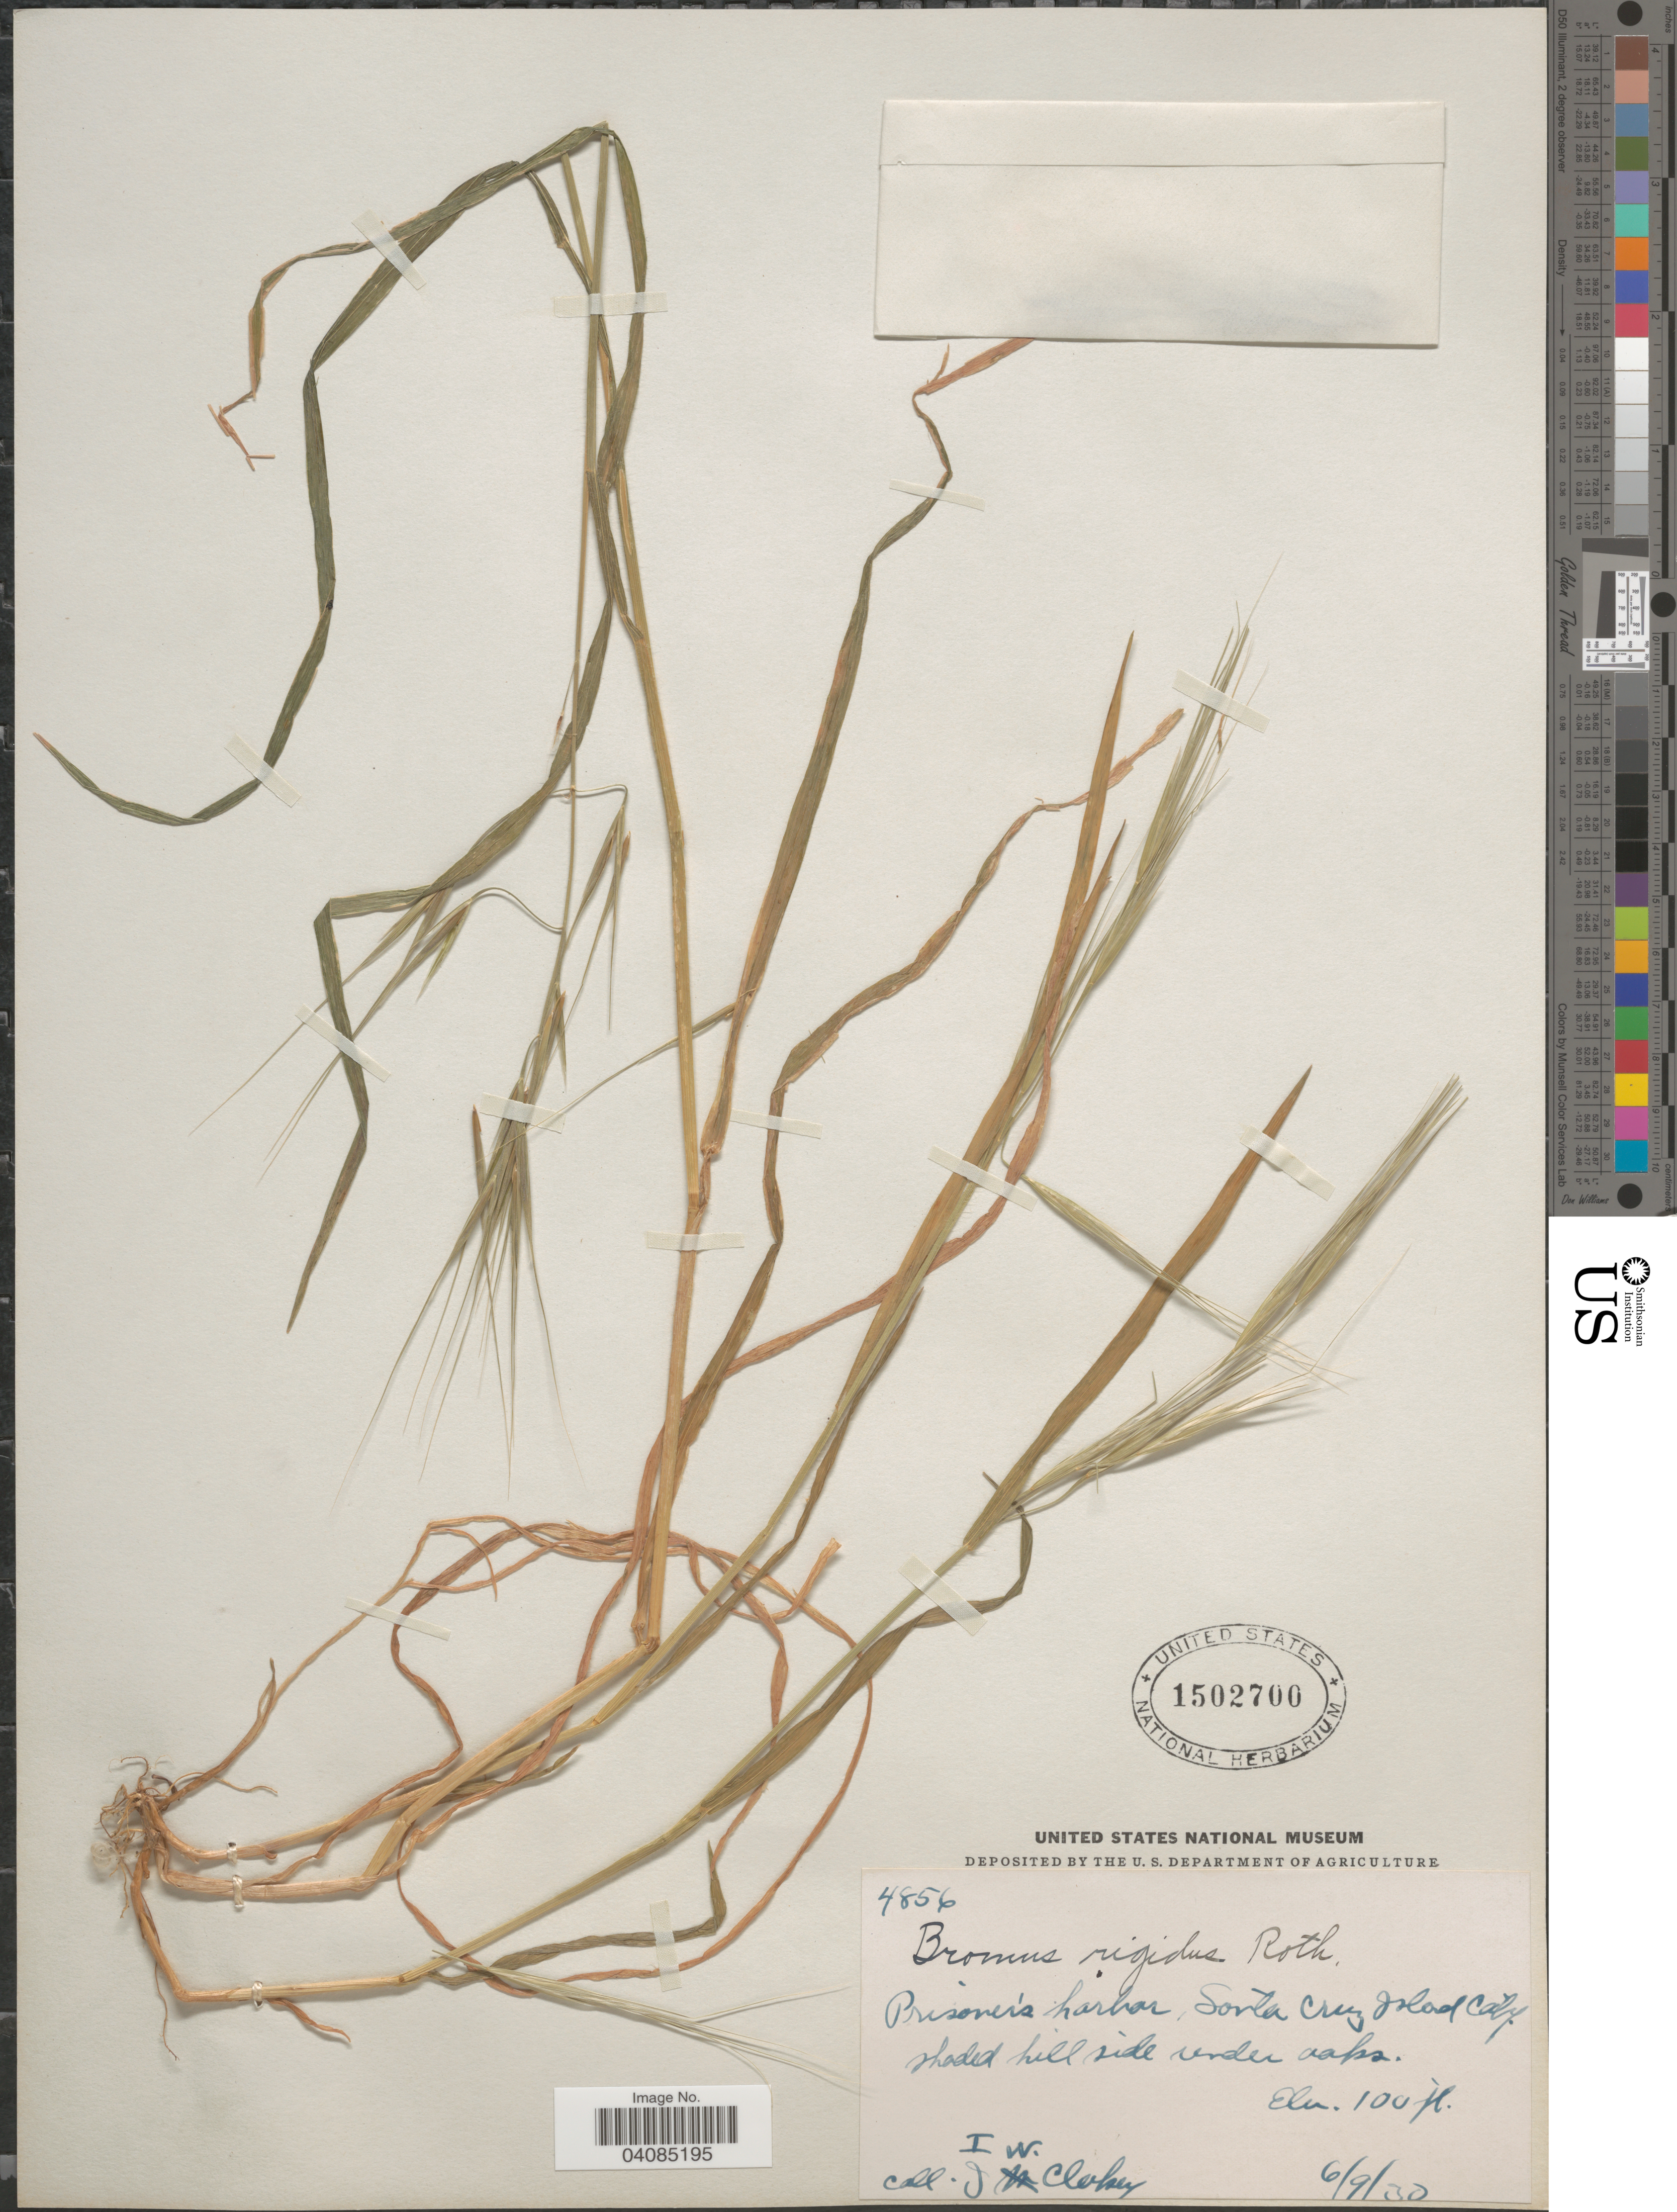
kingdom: Plantae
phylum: Tracheophyta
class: Liliopsida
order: Poales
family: Poaceae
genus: Bromus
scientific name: Bromus rigidus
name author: Roth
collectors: I. W. Clokey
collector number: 4856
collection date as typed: Transcribed d/m/y: 9/6/30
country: United States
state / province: California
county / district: Santa Barbara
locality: Prisoner's harbor, Santa Cruz Island. Shaded hillside under oaks.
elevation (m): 30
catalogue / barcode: US 1502700